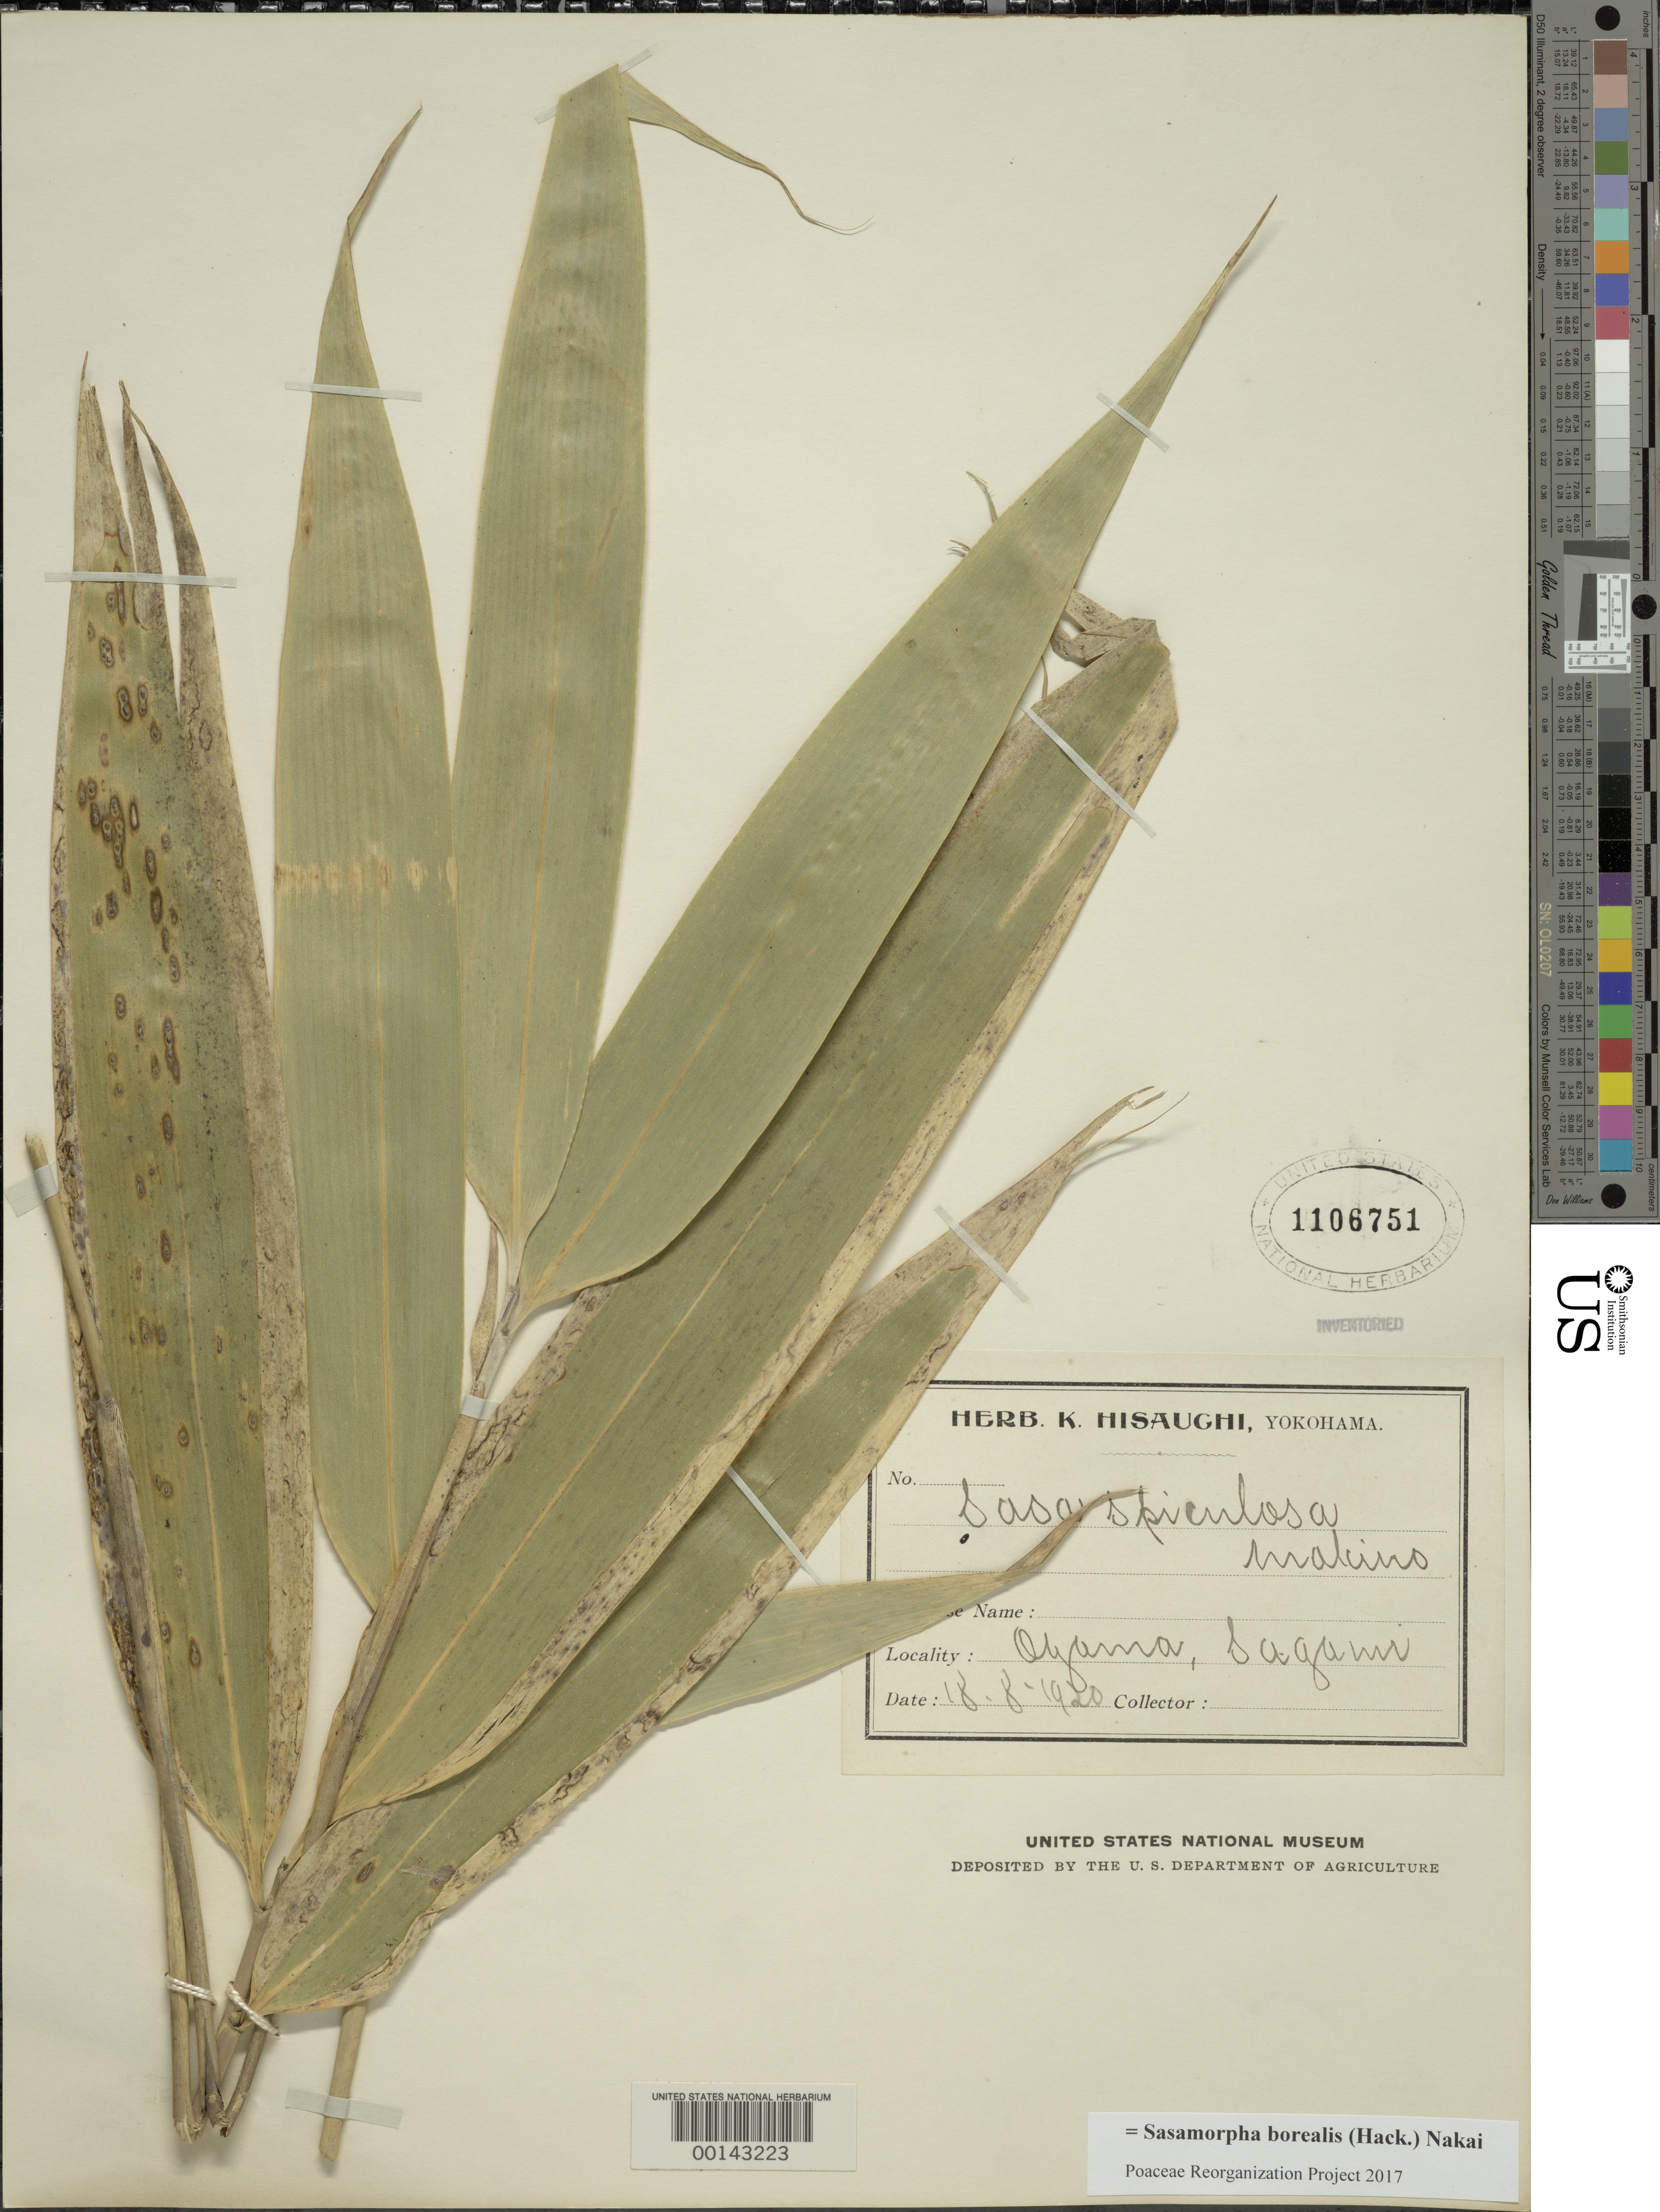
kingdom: Plantae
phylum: Tracheophyta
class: Liliopsida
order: Poales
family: Poaceae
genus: Sasamorpha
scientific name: Sasamorpha borealis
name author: (Hack.) Nakai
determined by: Poaceae Reorganization Project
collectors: K. Hisauchi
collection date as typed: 18 Aug 1920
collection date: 1920-08-18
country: Japan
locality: Yokohama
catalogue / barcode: US 1106751